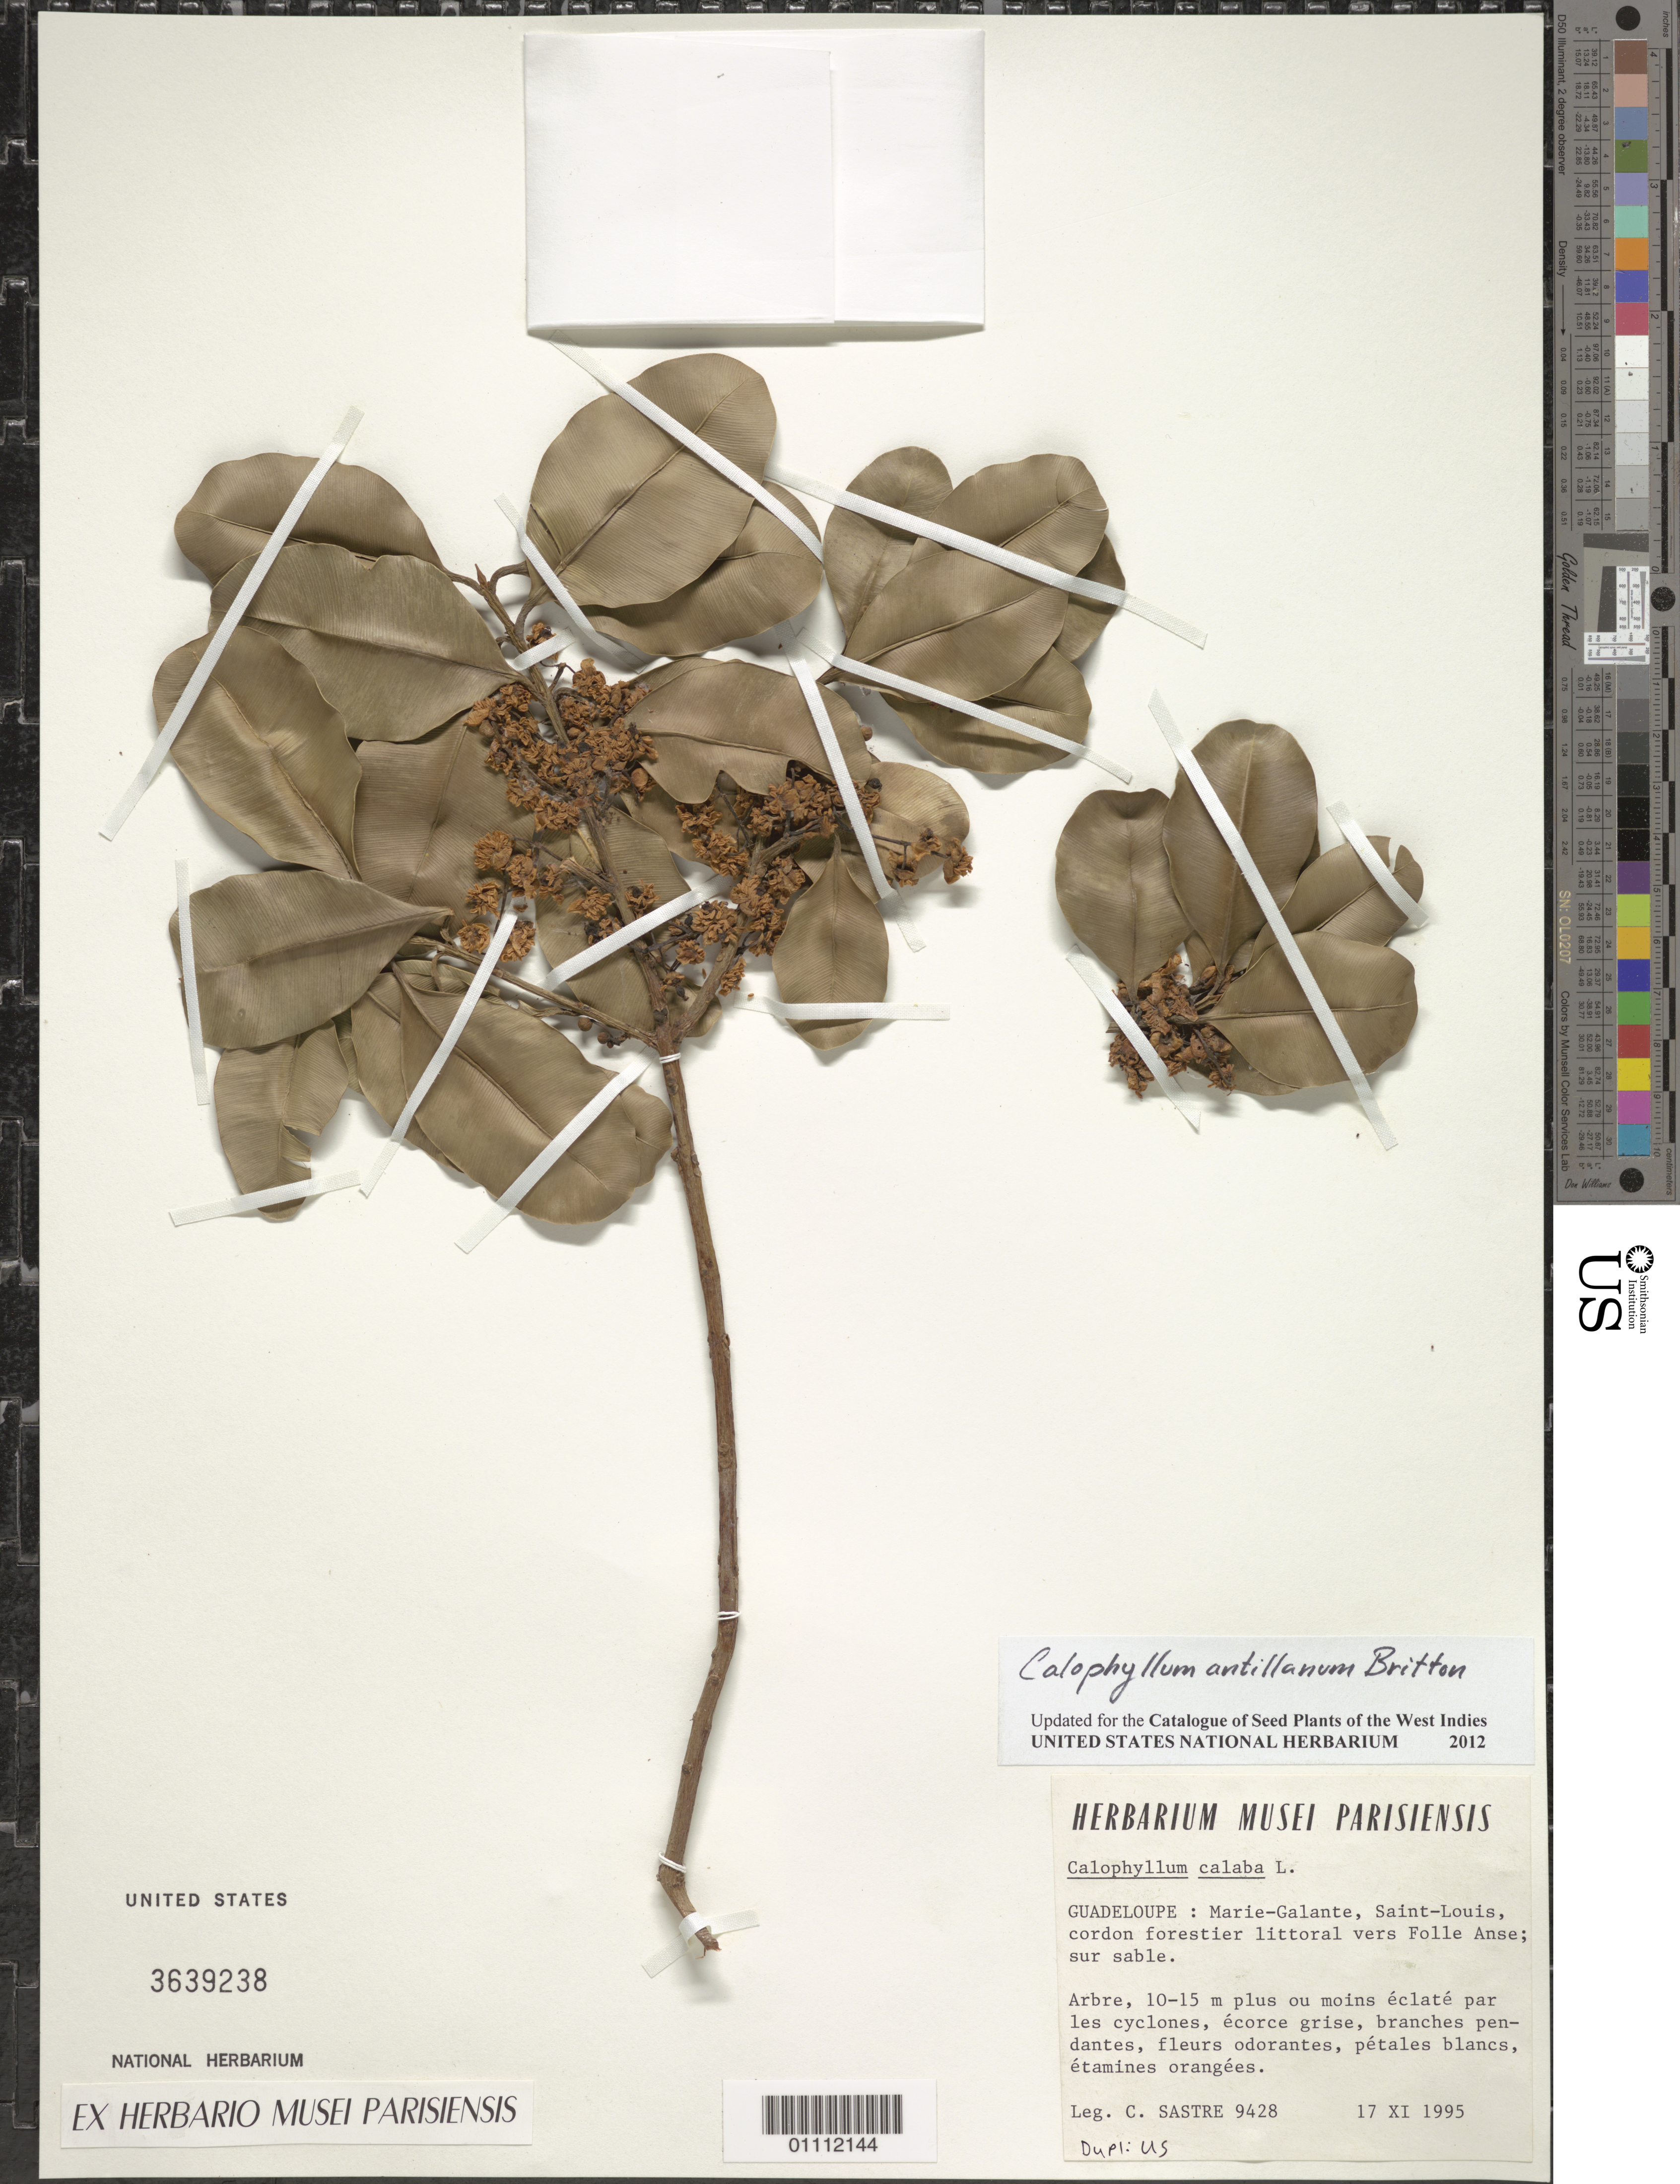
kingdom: Plantae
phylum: Tracheophyta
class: Magnoliopsida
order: Malpighiales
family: Calophyllaceae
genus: Calophyllum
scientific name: Calophyllum antillanum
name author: Britton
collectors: C. H. L. Sastre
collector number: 9428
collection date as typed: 17 Nov 1995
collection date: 1995-11-17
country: Guadeloupe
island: Marie Galante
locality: Saint-Louis, cordon forestier littoral vers Folle Anse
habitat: Sur sable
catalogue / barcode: US 3639238